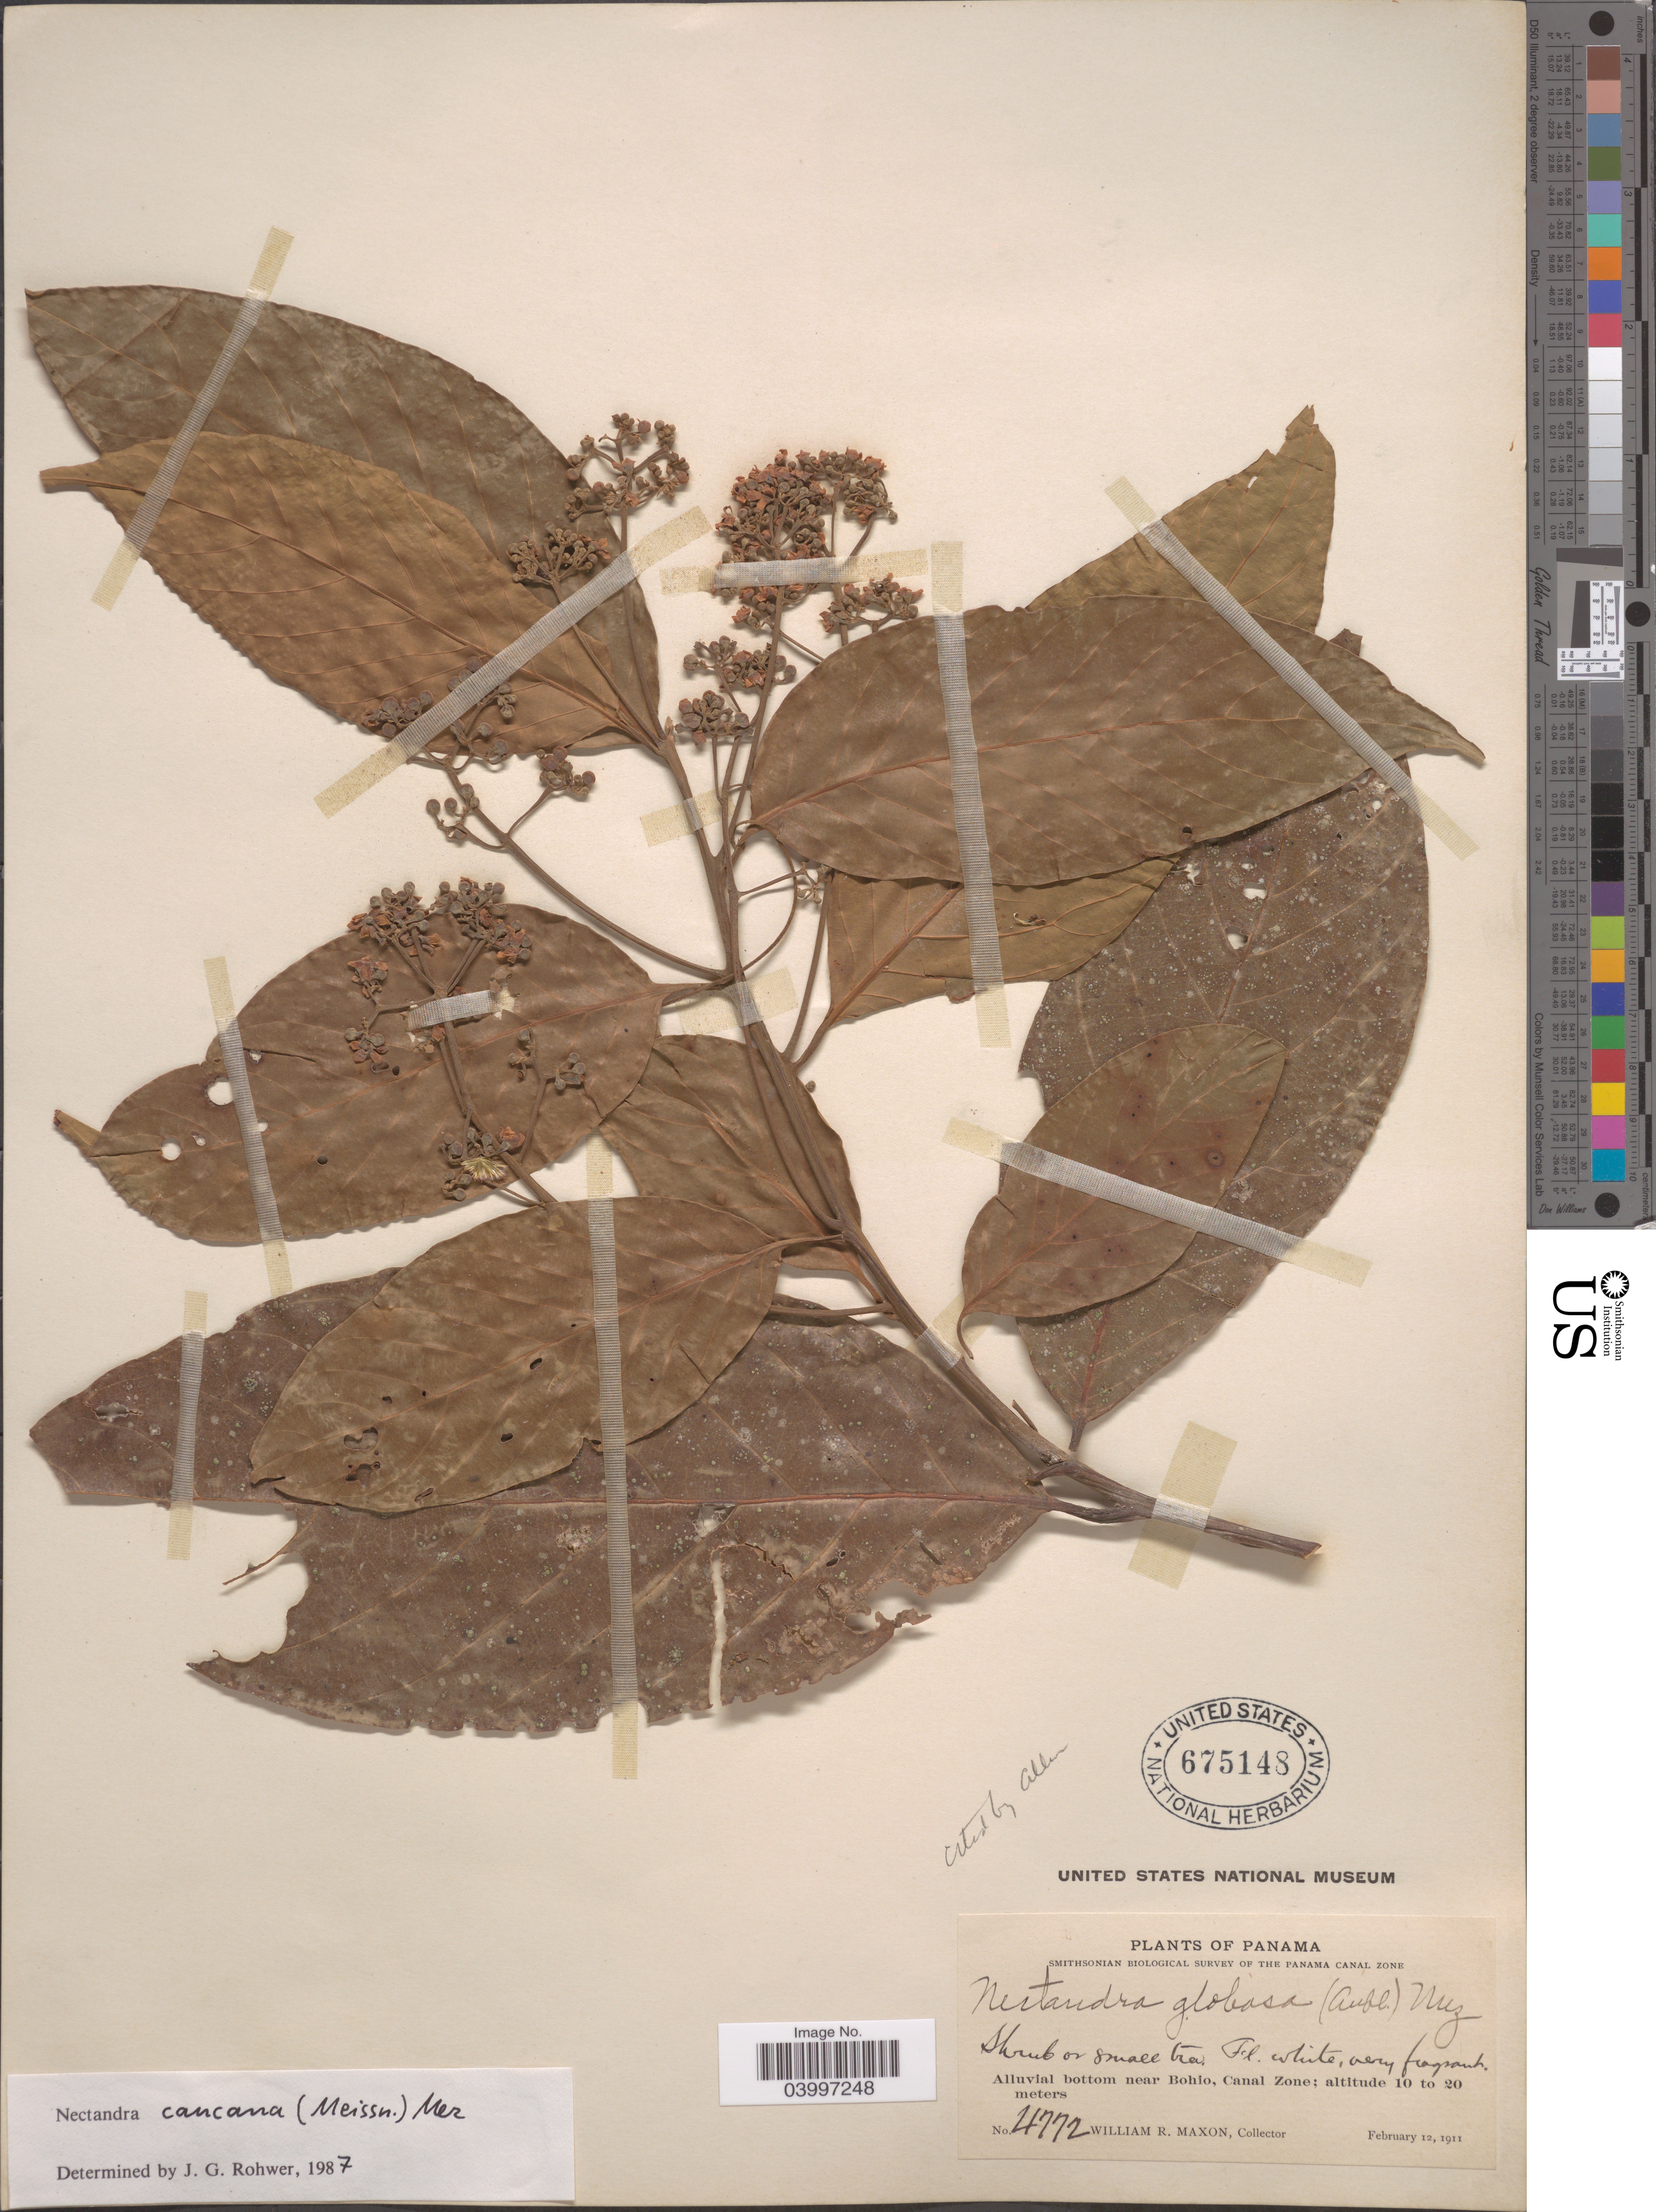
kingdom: Plantae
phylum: Tracheophyta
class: Magnoliopsida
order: Laurales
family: Lauraceae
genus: Nectandra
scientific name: Nectandra caucana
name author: (Meisn.) Mez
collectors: W. R. Maxon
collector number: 4772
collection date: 1911-02-12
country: Panama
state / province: Colón / Panamá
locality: Alluvial bottom near Bohio, Canal Zone.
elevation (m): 10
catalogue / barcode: US 675148